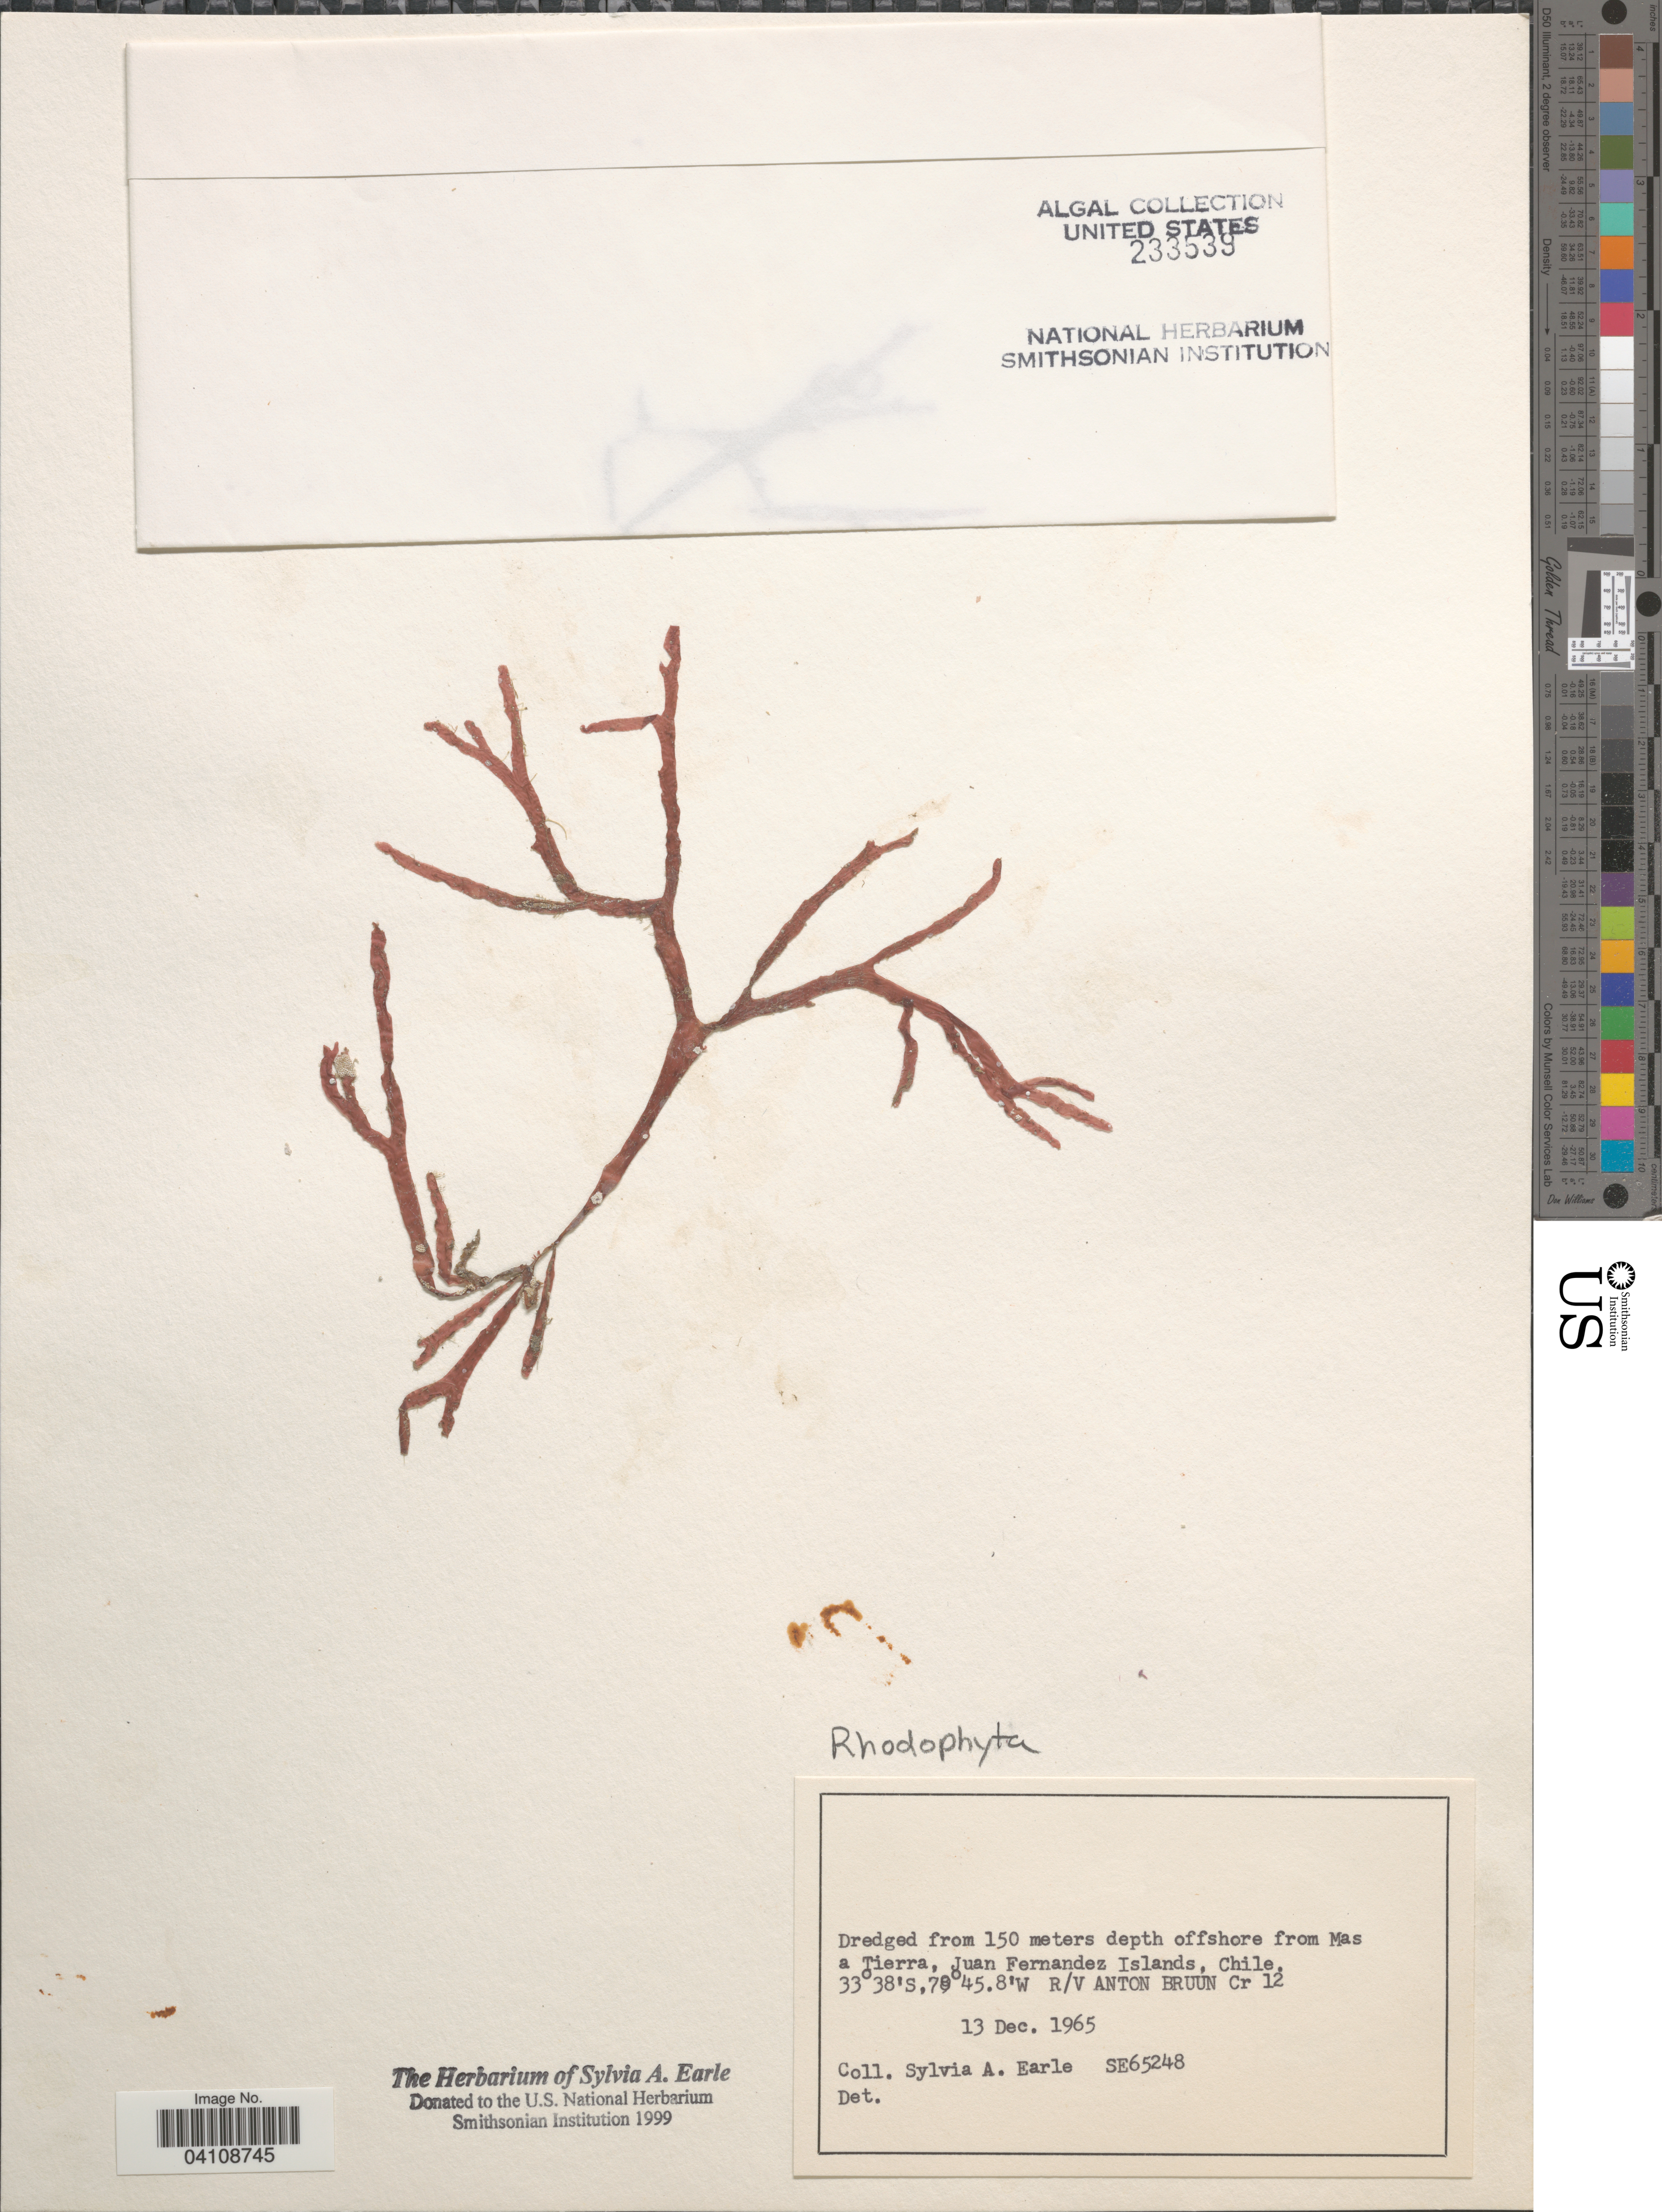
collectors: S. A. Earle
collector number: SE65248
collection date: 1965-12-13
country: Chile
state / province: Valparaíso (V)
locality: Dredged from 150 meters depth offshore from Mas a Tierra, Juan Fernandez Islands.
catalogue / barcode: US 233539